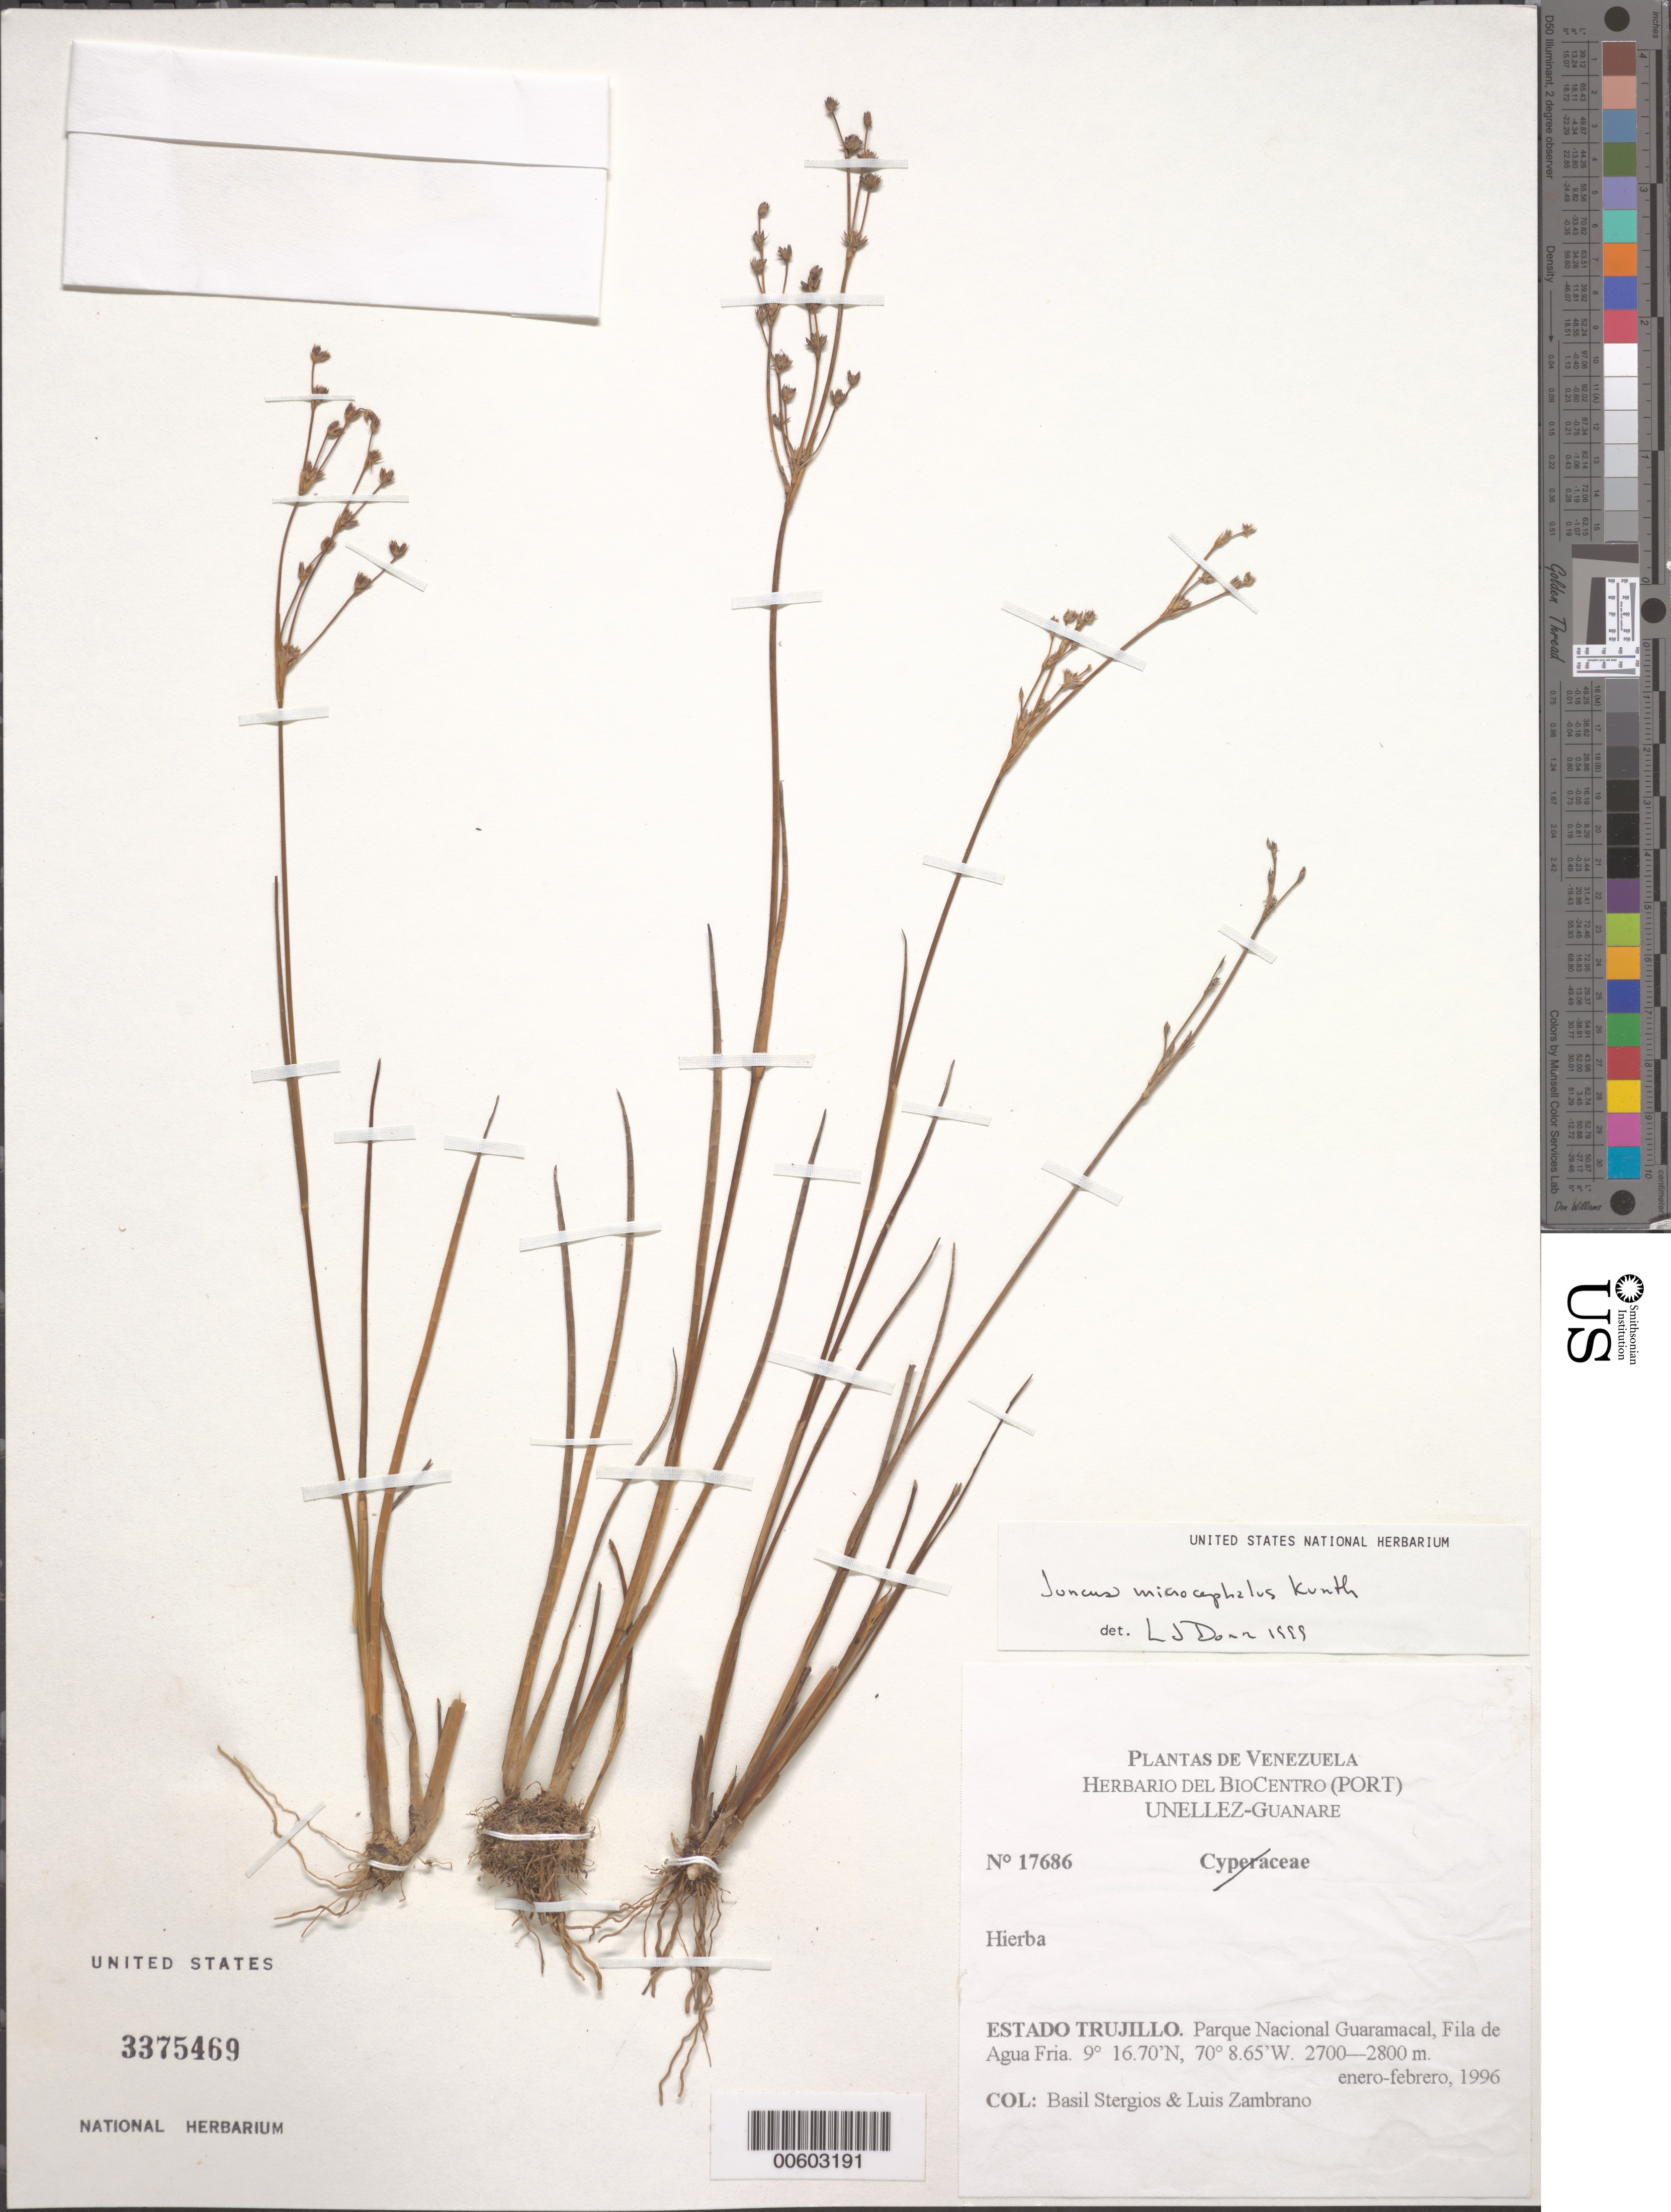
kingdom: Plantae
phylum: Tracheophyta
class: Liliopsida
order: Poales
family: Juncaceae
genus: Juncus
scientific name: Juncus microcephalus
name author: Kunth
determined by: Dorr, L. J., (BOT), Smithsonian Institution - National Museum of Natural History (UNITED STATES)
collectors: B. G. Stergios & L. Zambrano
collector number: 17686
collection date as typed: Jan 1996 to -- Feb 1996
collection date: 1996-01/1996-02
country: Venezuela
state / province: Trujillo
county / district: Boconó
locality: Parque Nacional Guaramacal, Fila de Agua Fria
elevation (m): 2700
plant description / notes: AAU, PORT, US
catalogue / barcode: US 3375469